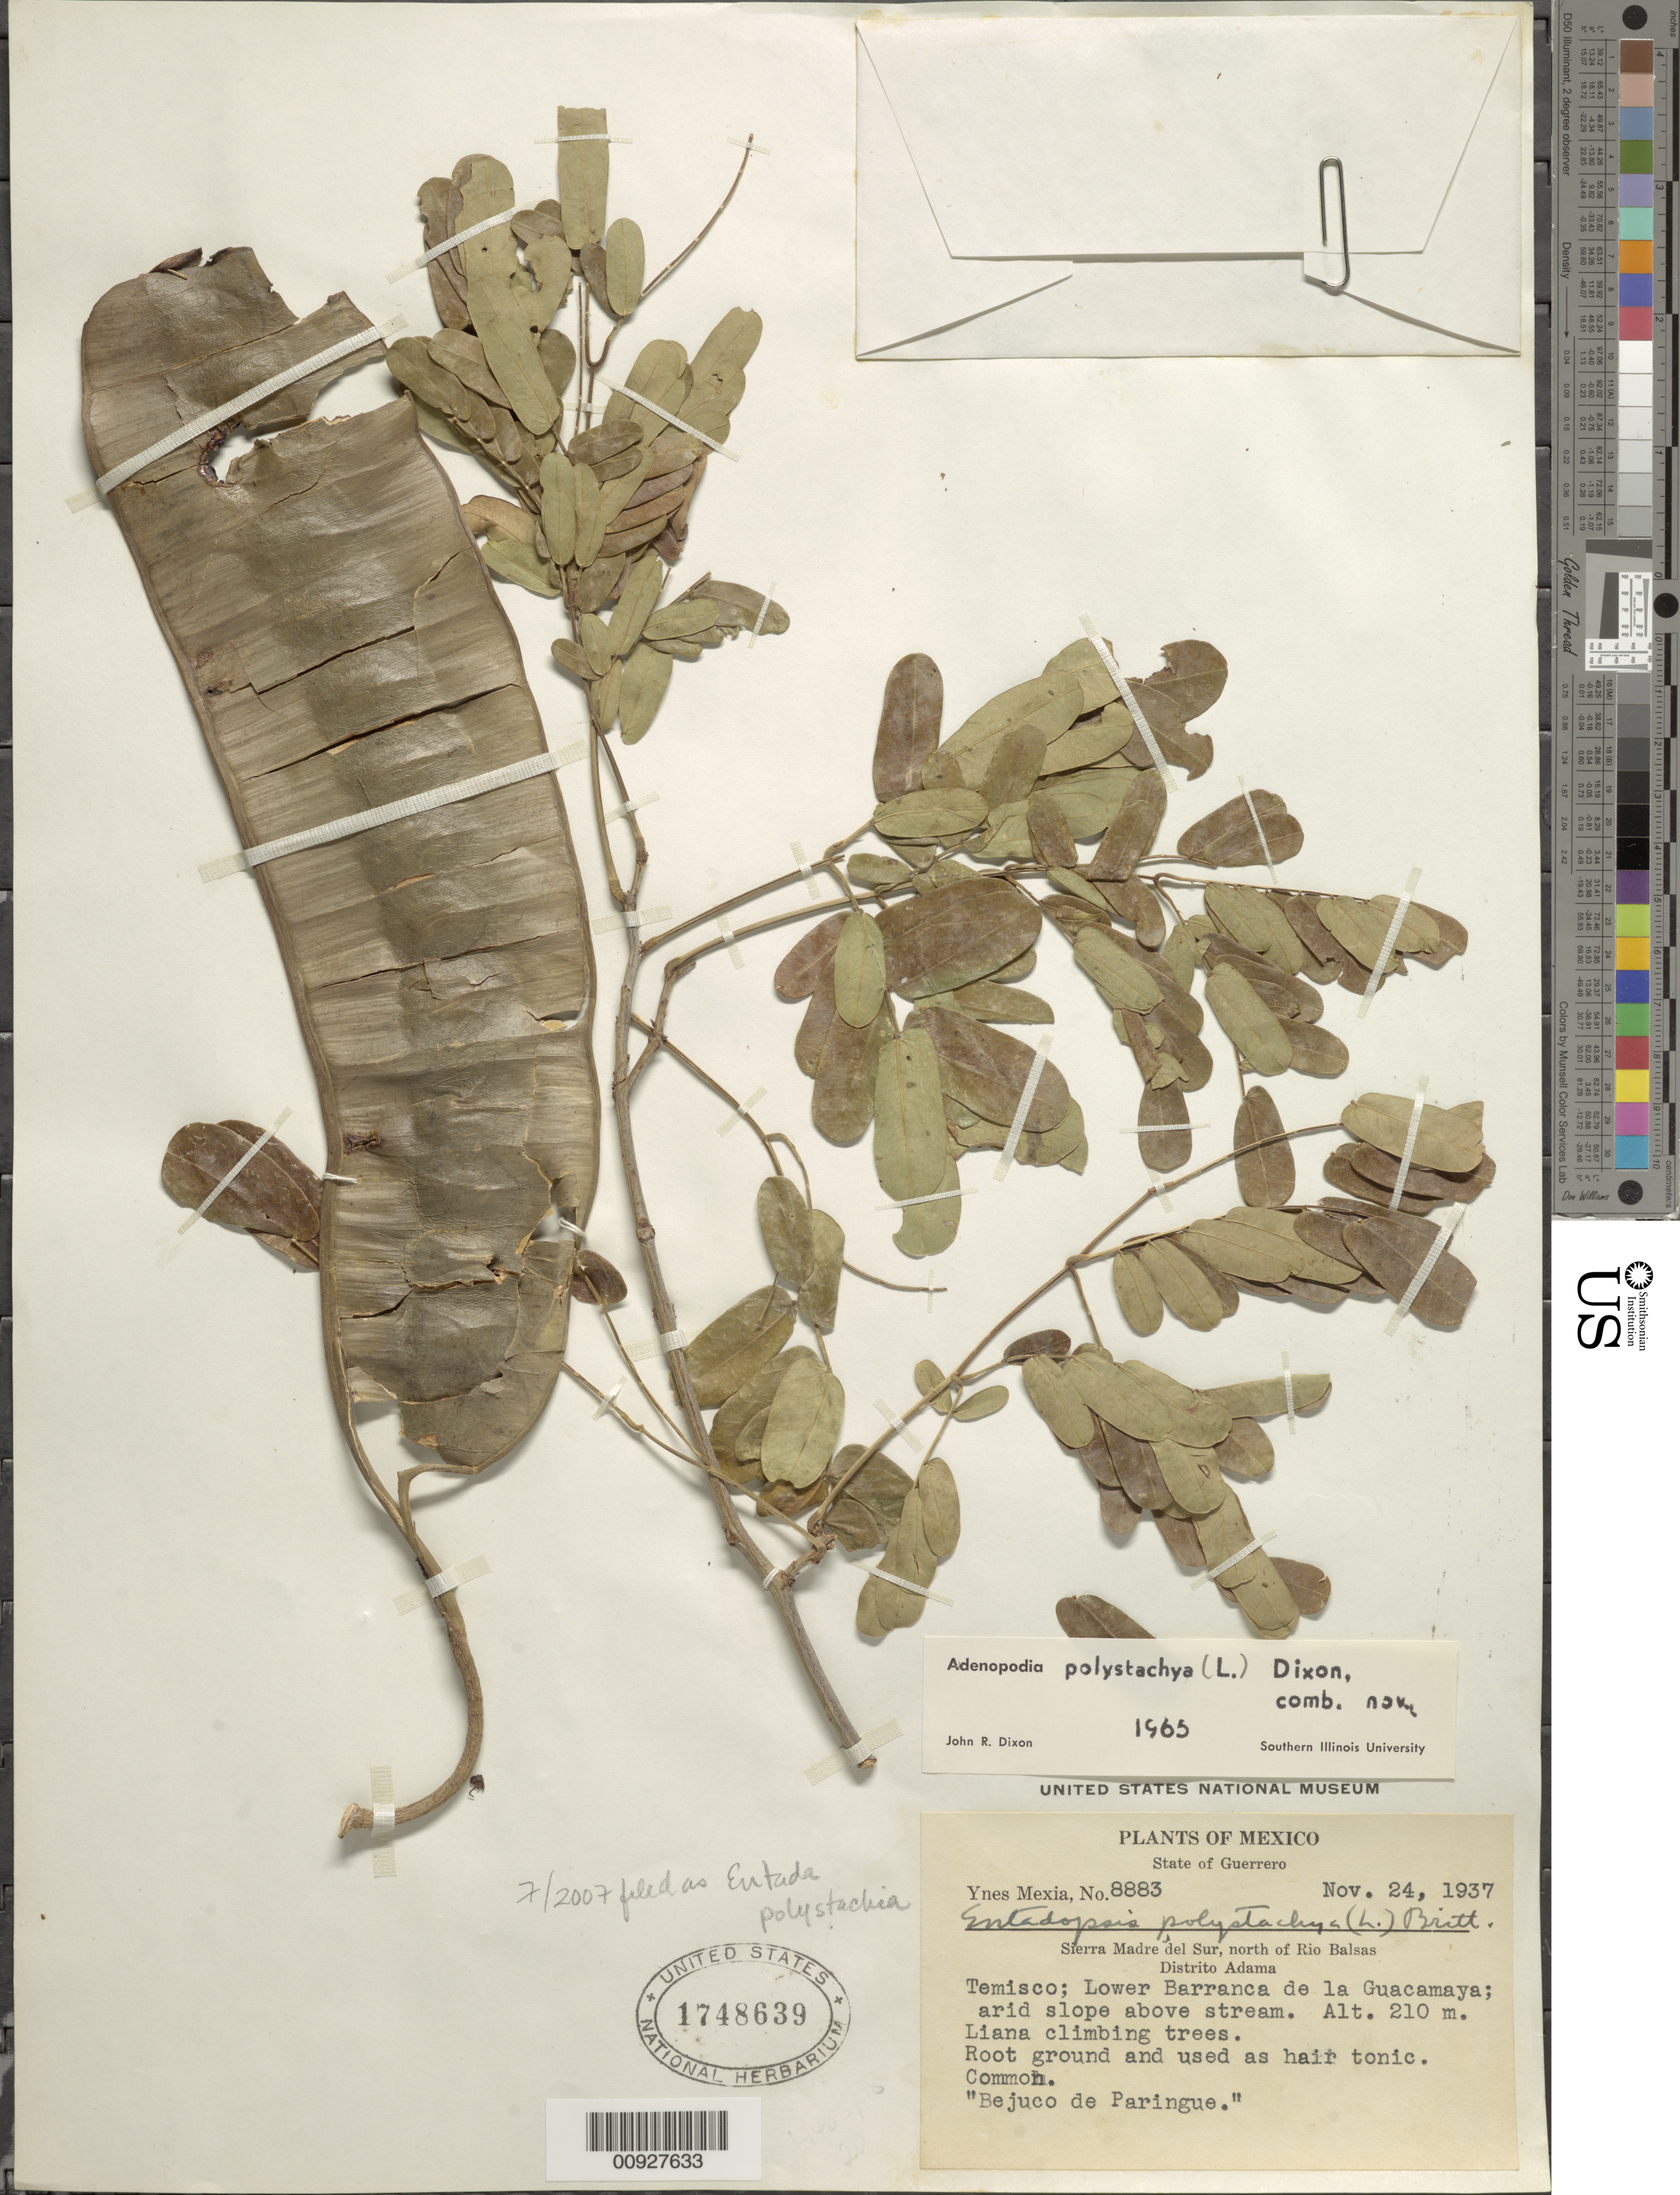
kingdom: Plantae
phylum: Tracheophyta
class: Magnoliopsida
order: Fabales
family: Fabaceae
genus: Entada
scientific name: Entada polystachya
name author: (L.) DC.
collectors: Y. Mexia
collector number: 8883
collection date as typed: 24 Nov 1937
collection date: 1937-11-24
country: Mexico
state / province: Guerrero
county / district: Adama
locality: Temisco; Lower Barranca de la Gguacamaya. Sierra Madre del Sur, north of Río Balsas, Distrito Adama, State of Guerrero.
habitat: Arid slope above stream. Liana climbing trees.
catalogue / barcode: US 1748639